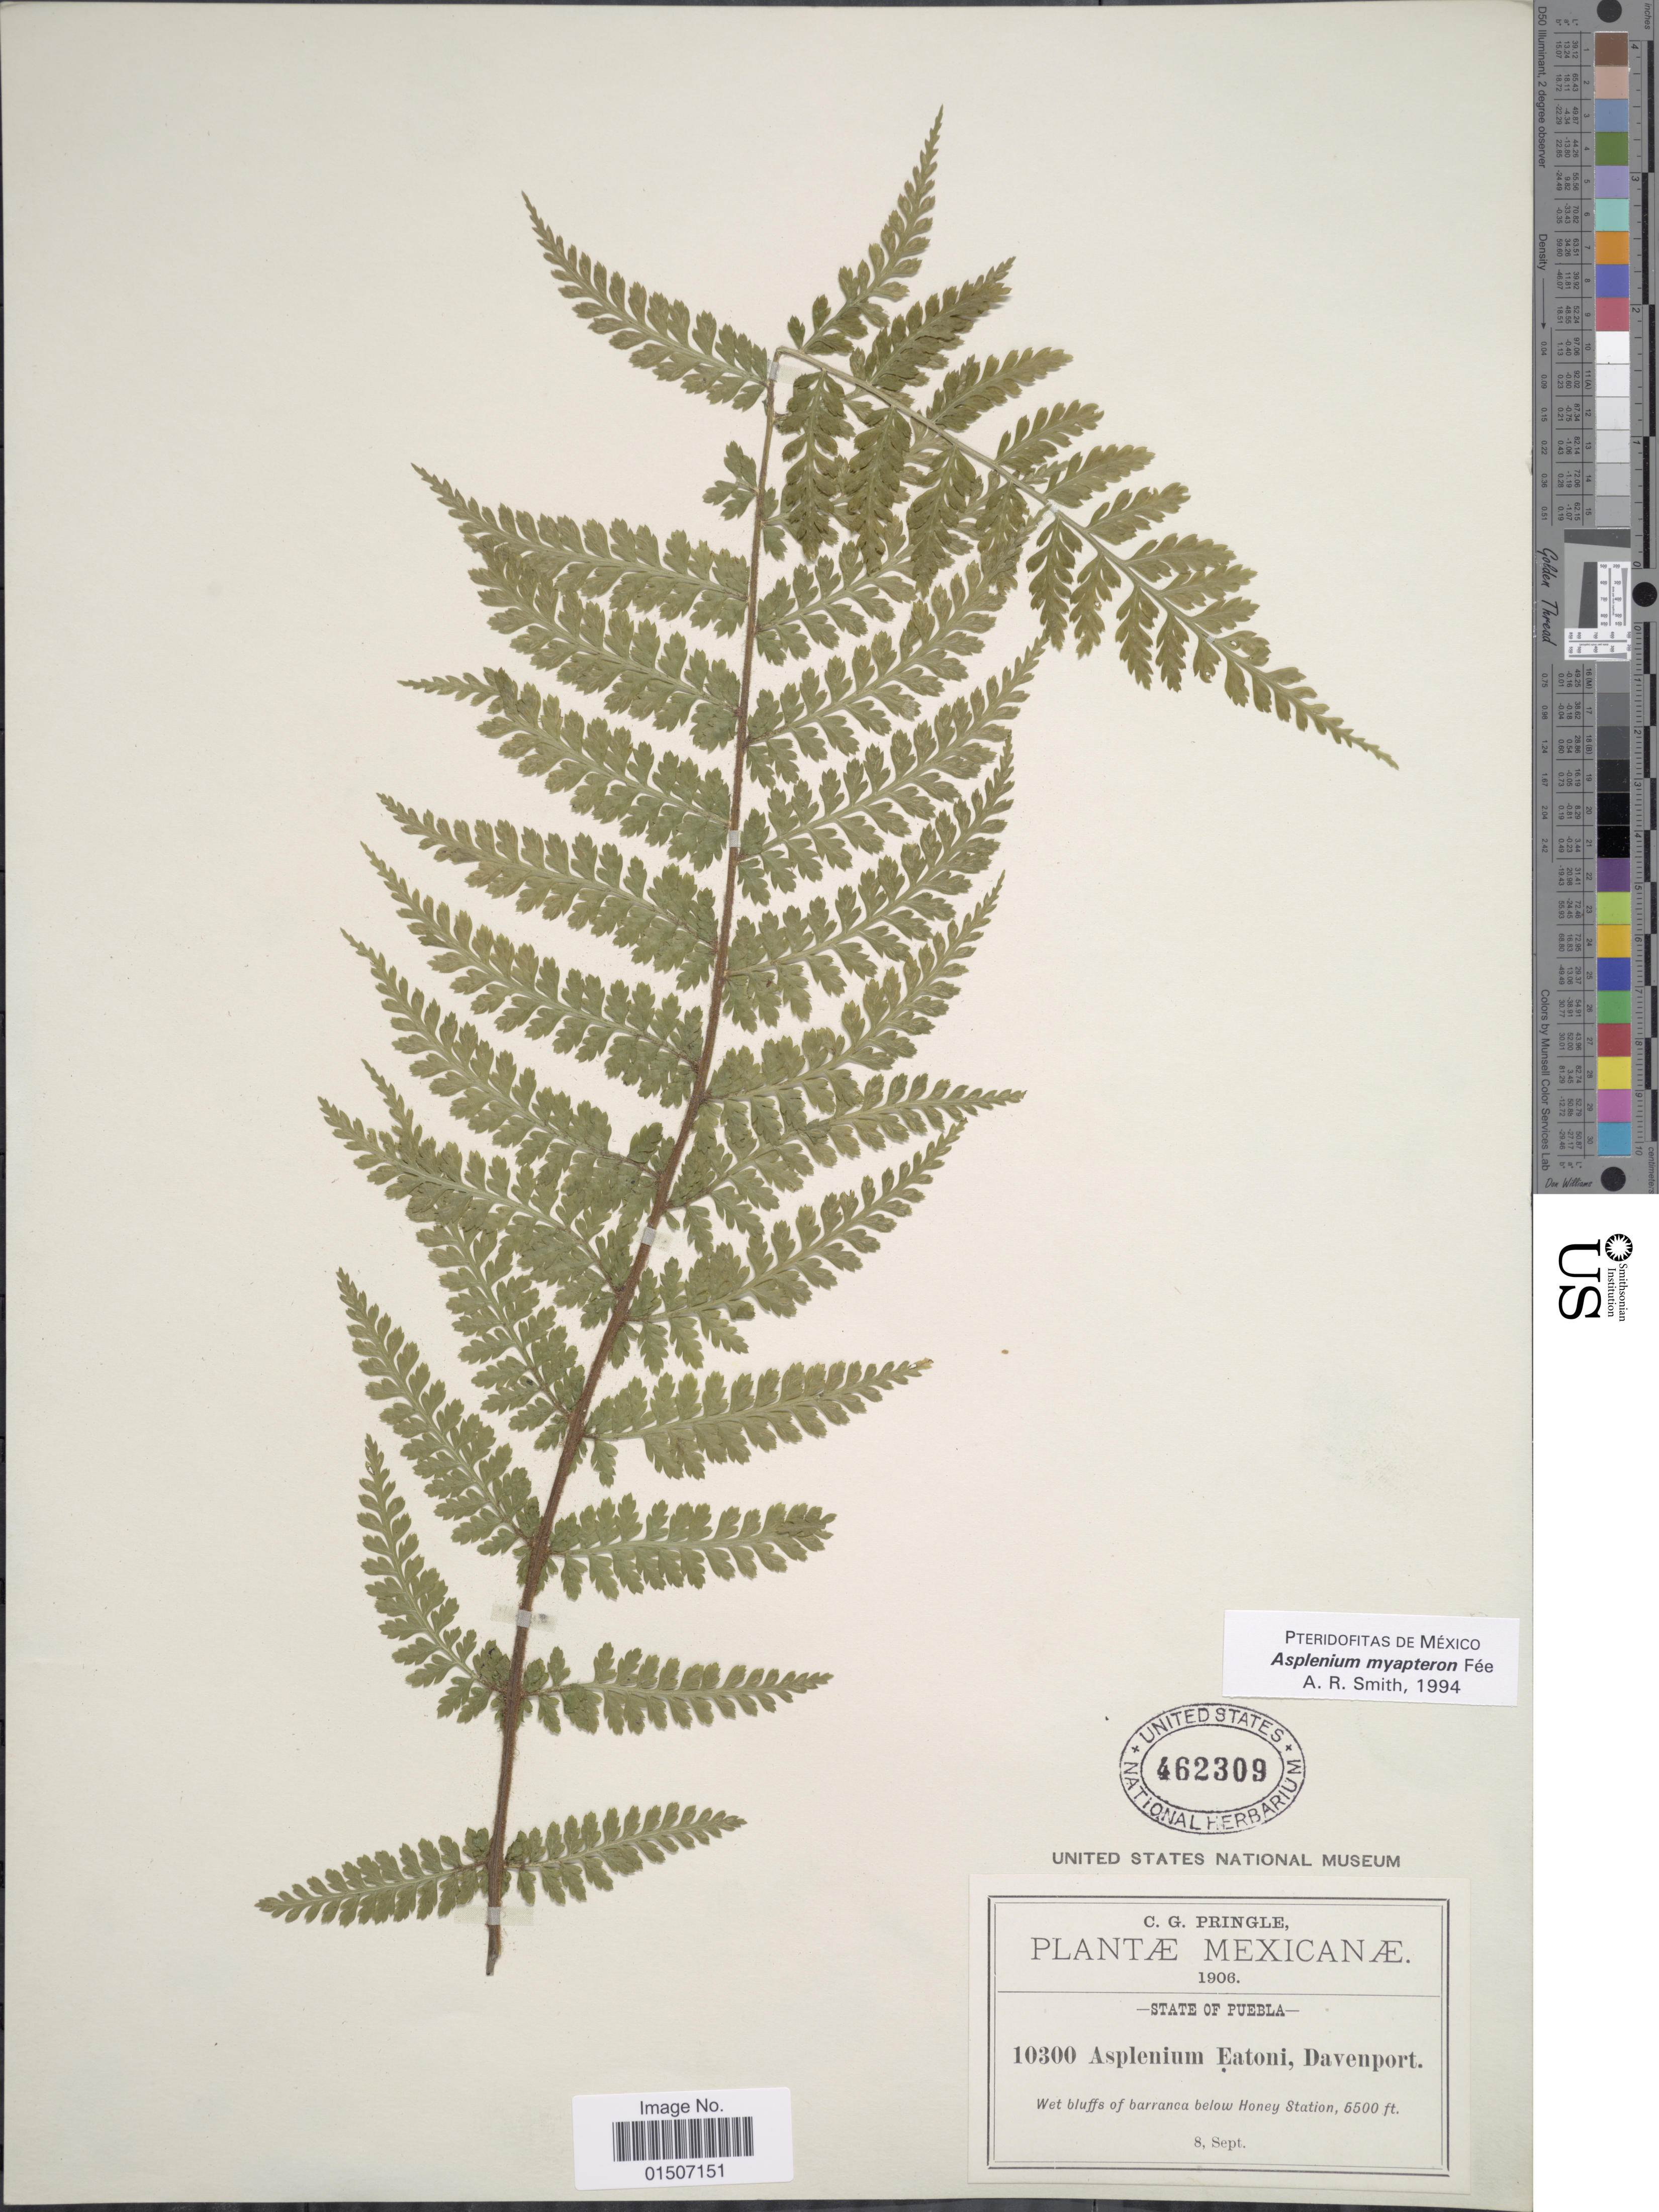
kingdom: Plantae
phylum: Tracheophyta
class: Polypodiopsida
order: Polypodiales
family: Aspleniaceae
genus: Asplenium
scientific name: Asplenium myapteron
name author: Fée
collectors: C. G. Pringle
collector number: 10300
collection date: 1906-09-08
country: Mexico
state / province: Puebla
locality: Wet bluffs of barranca below Honey Station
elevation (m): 1676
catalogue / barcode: US 462309